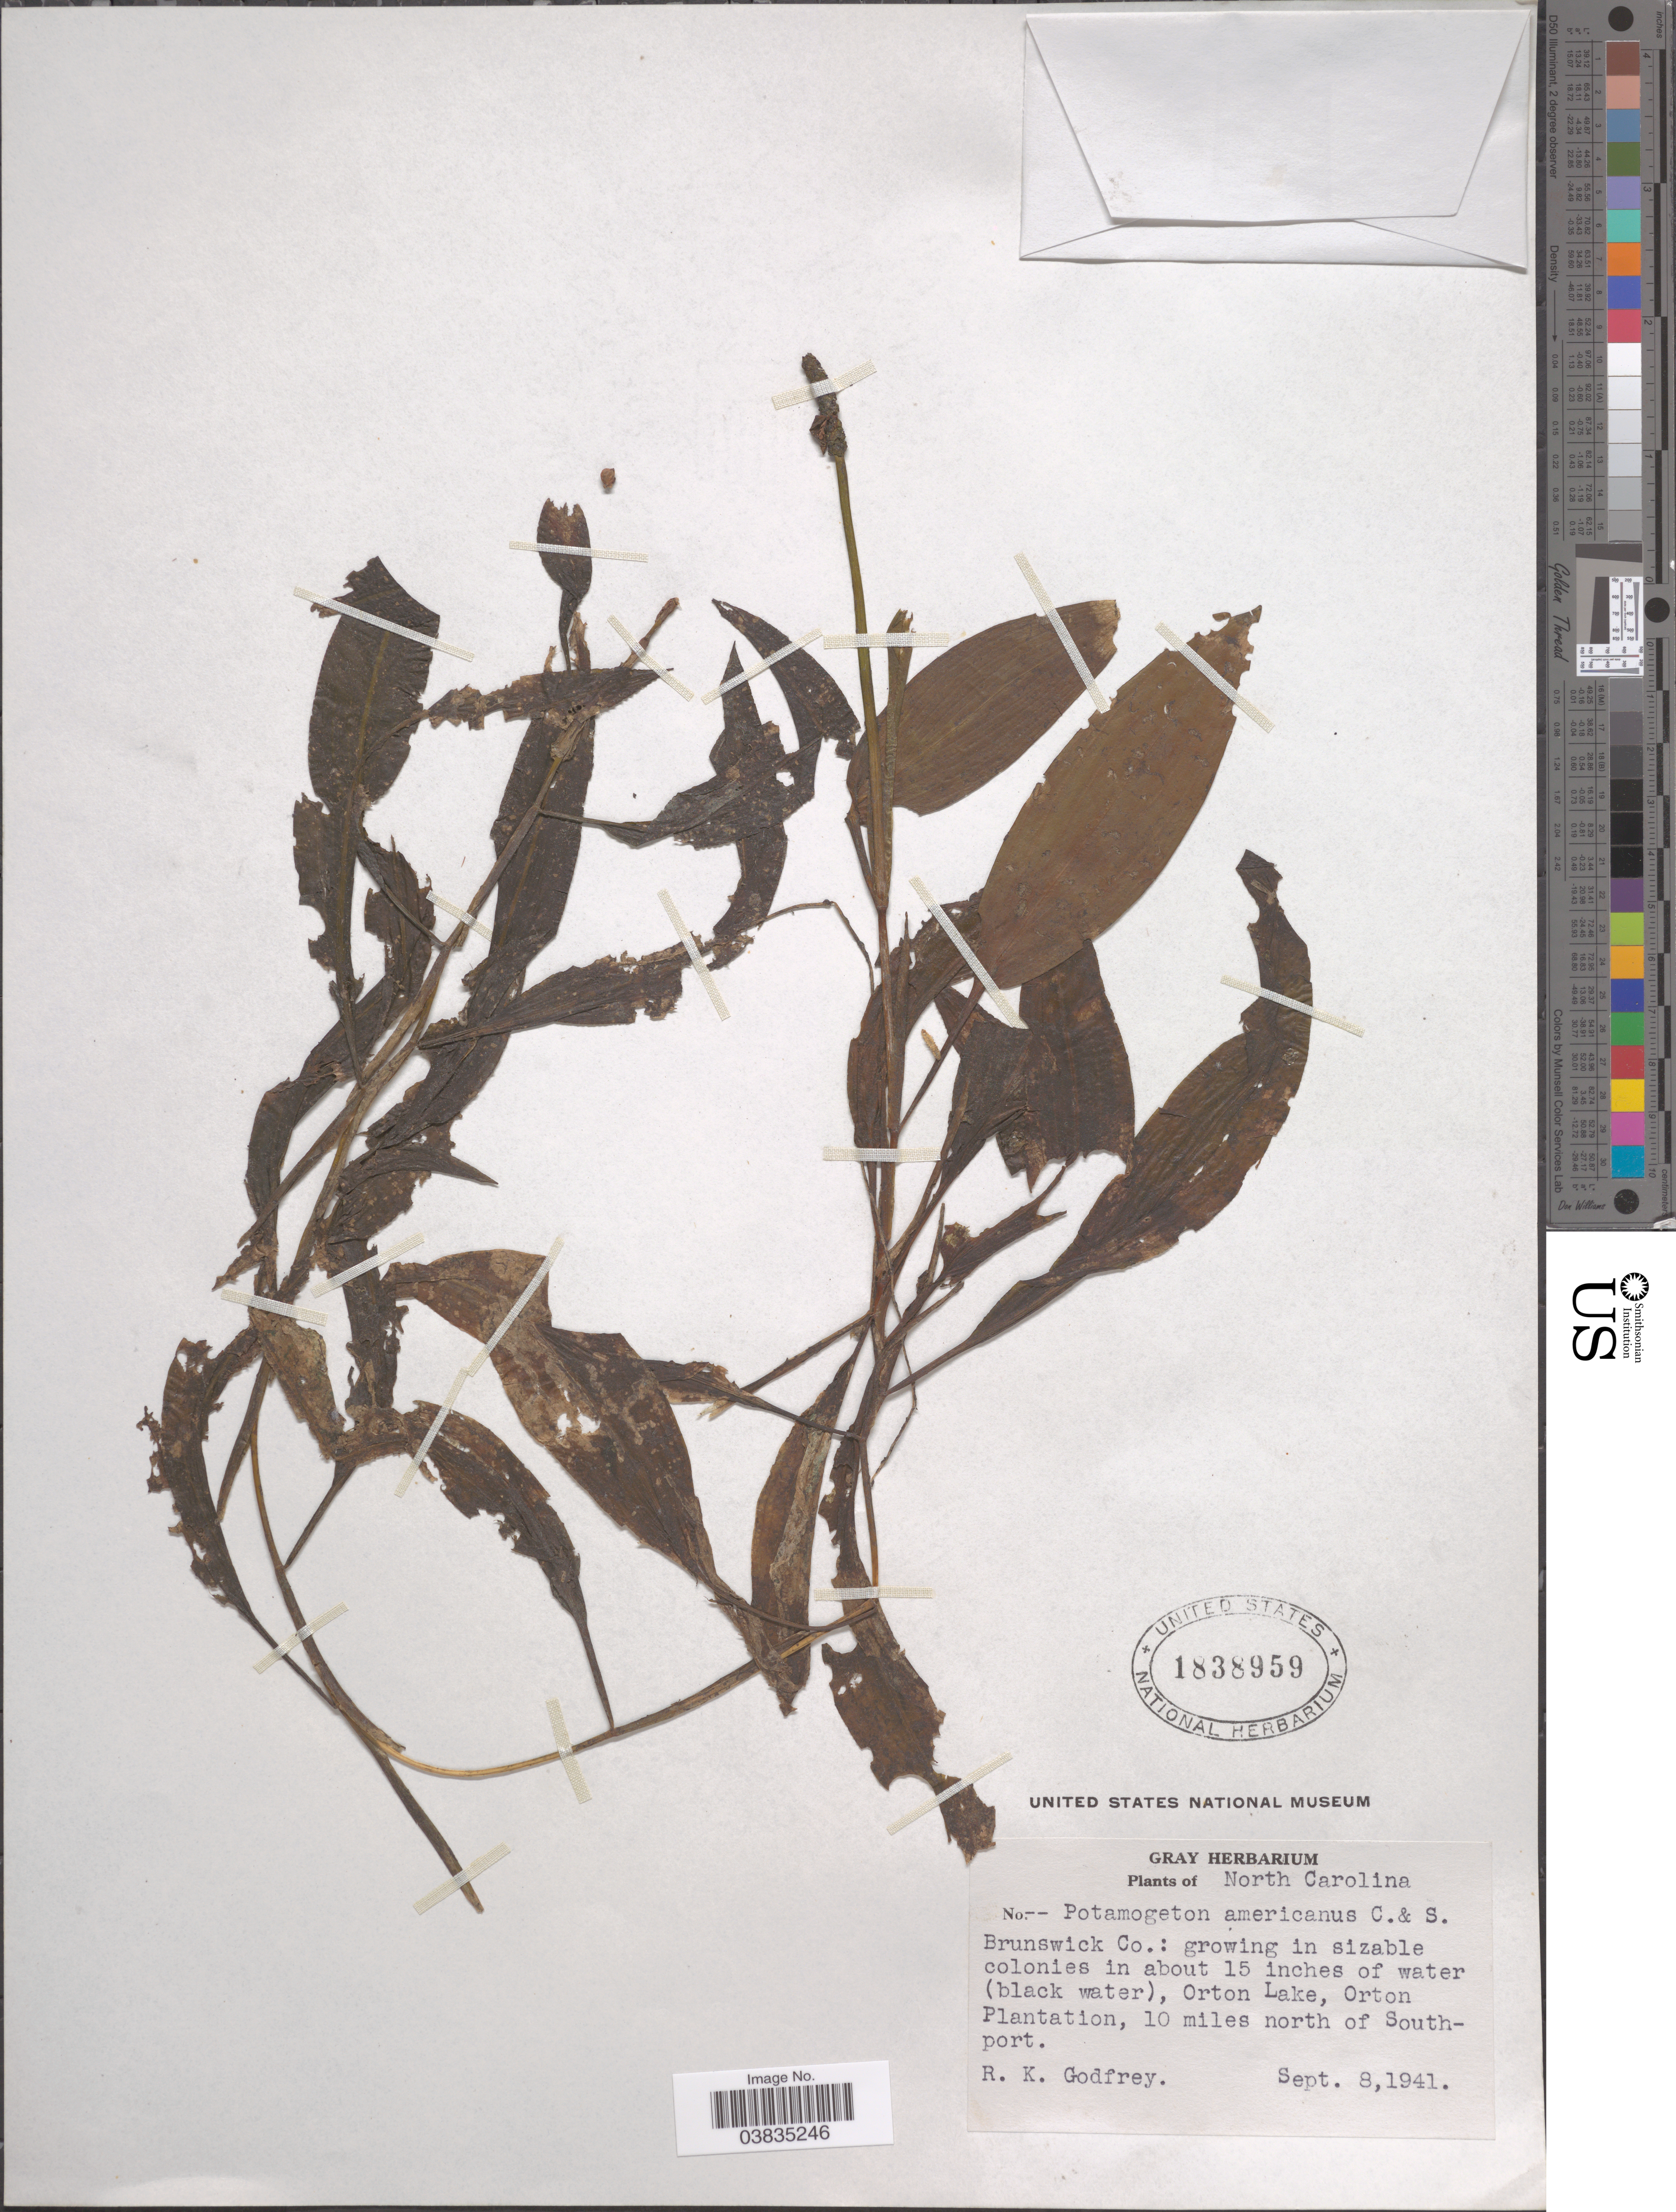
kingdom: Plantae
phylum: Tracheophyta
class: Liliopsida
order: Alismatales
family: Potamogetonaceae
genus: Potamogeton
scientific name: Potamogeton nodosus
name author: Poir.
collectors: R. K. Godfrey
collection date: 1941-09-08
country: United States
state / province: North Carolina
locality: Brunswick Co.: Orton Lake, Orton Plantation, 10 miles north of Southport.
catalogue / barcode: US 1838959